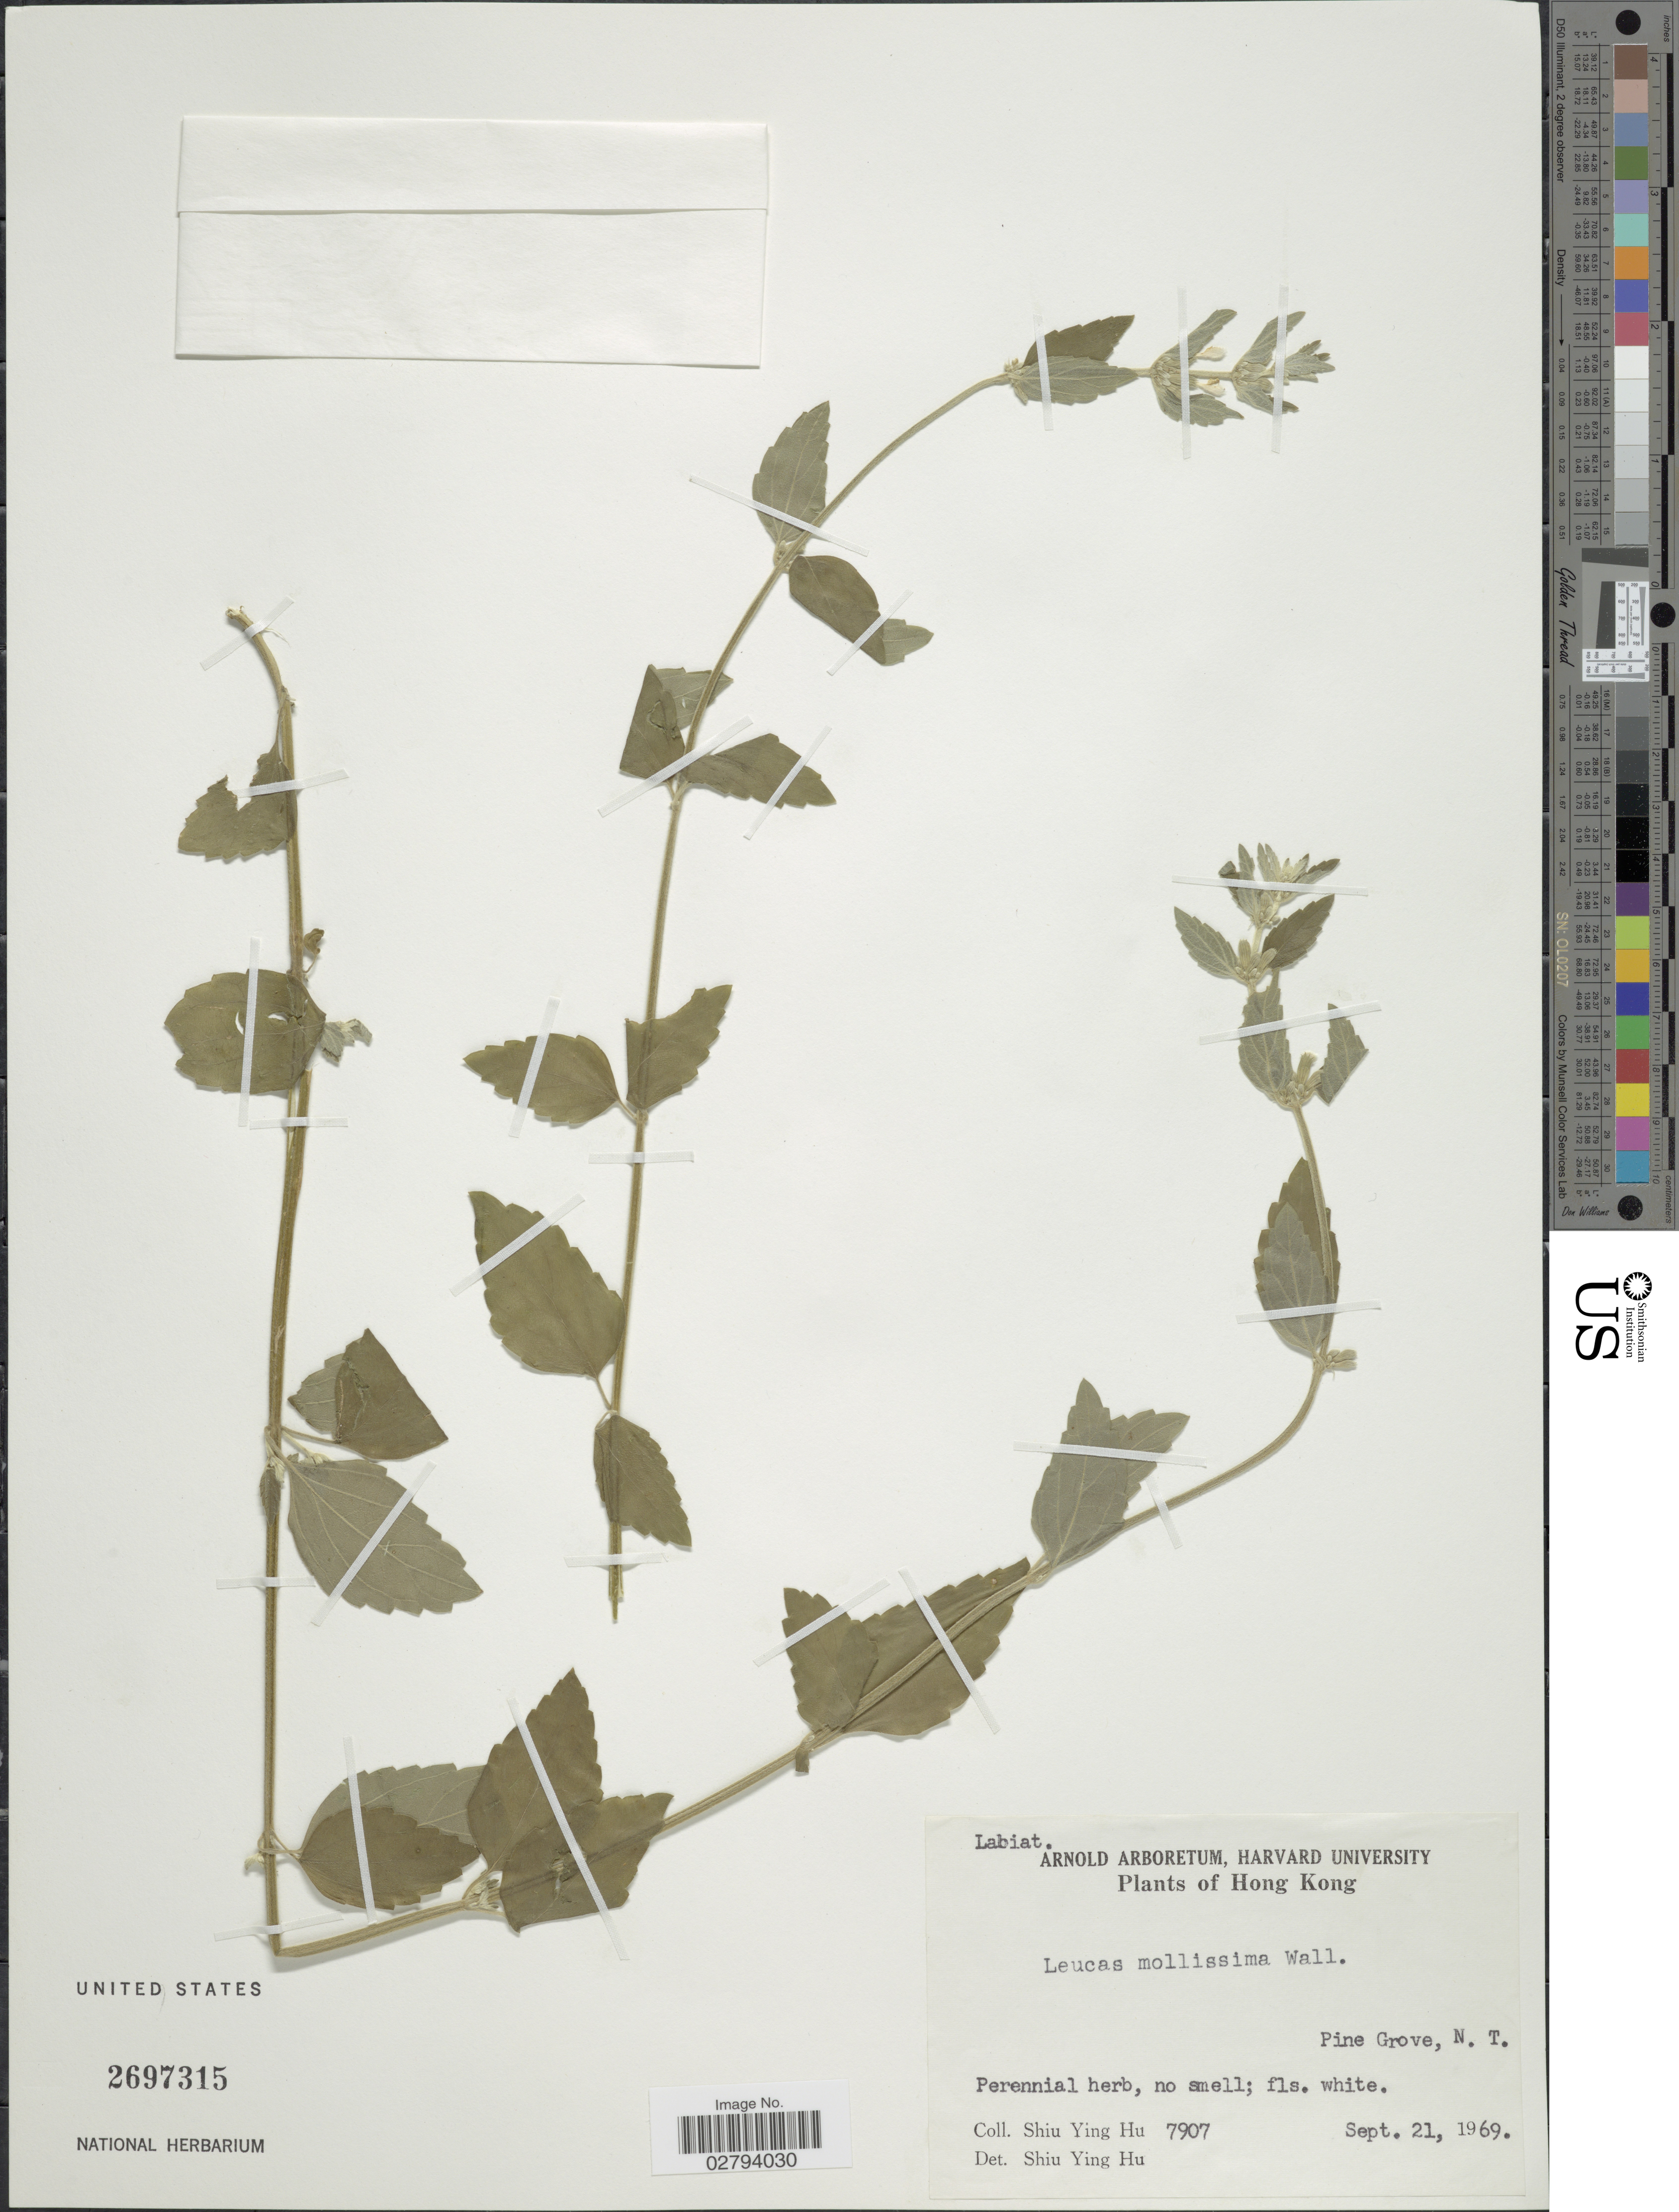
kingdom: Plantae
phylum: Tracheophyta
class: Magnoliopsida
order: Lamiales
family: Lamiaceae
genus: Leucas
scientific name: Leucas mollissima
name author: Gürke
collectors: S. Y. Hu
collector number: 7907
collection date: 1969-09-21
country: China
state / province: Hong Kong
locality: Pine Grove, N. T.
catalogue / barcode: US 2697315